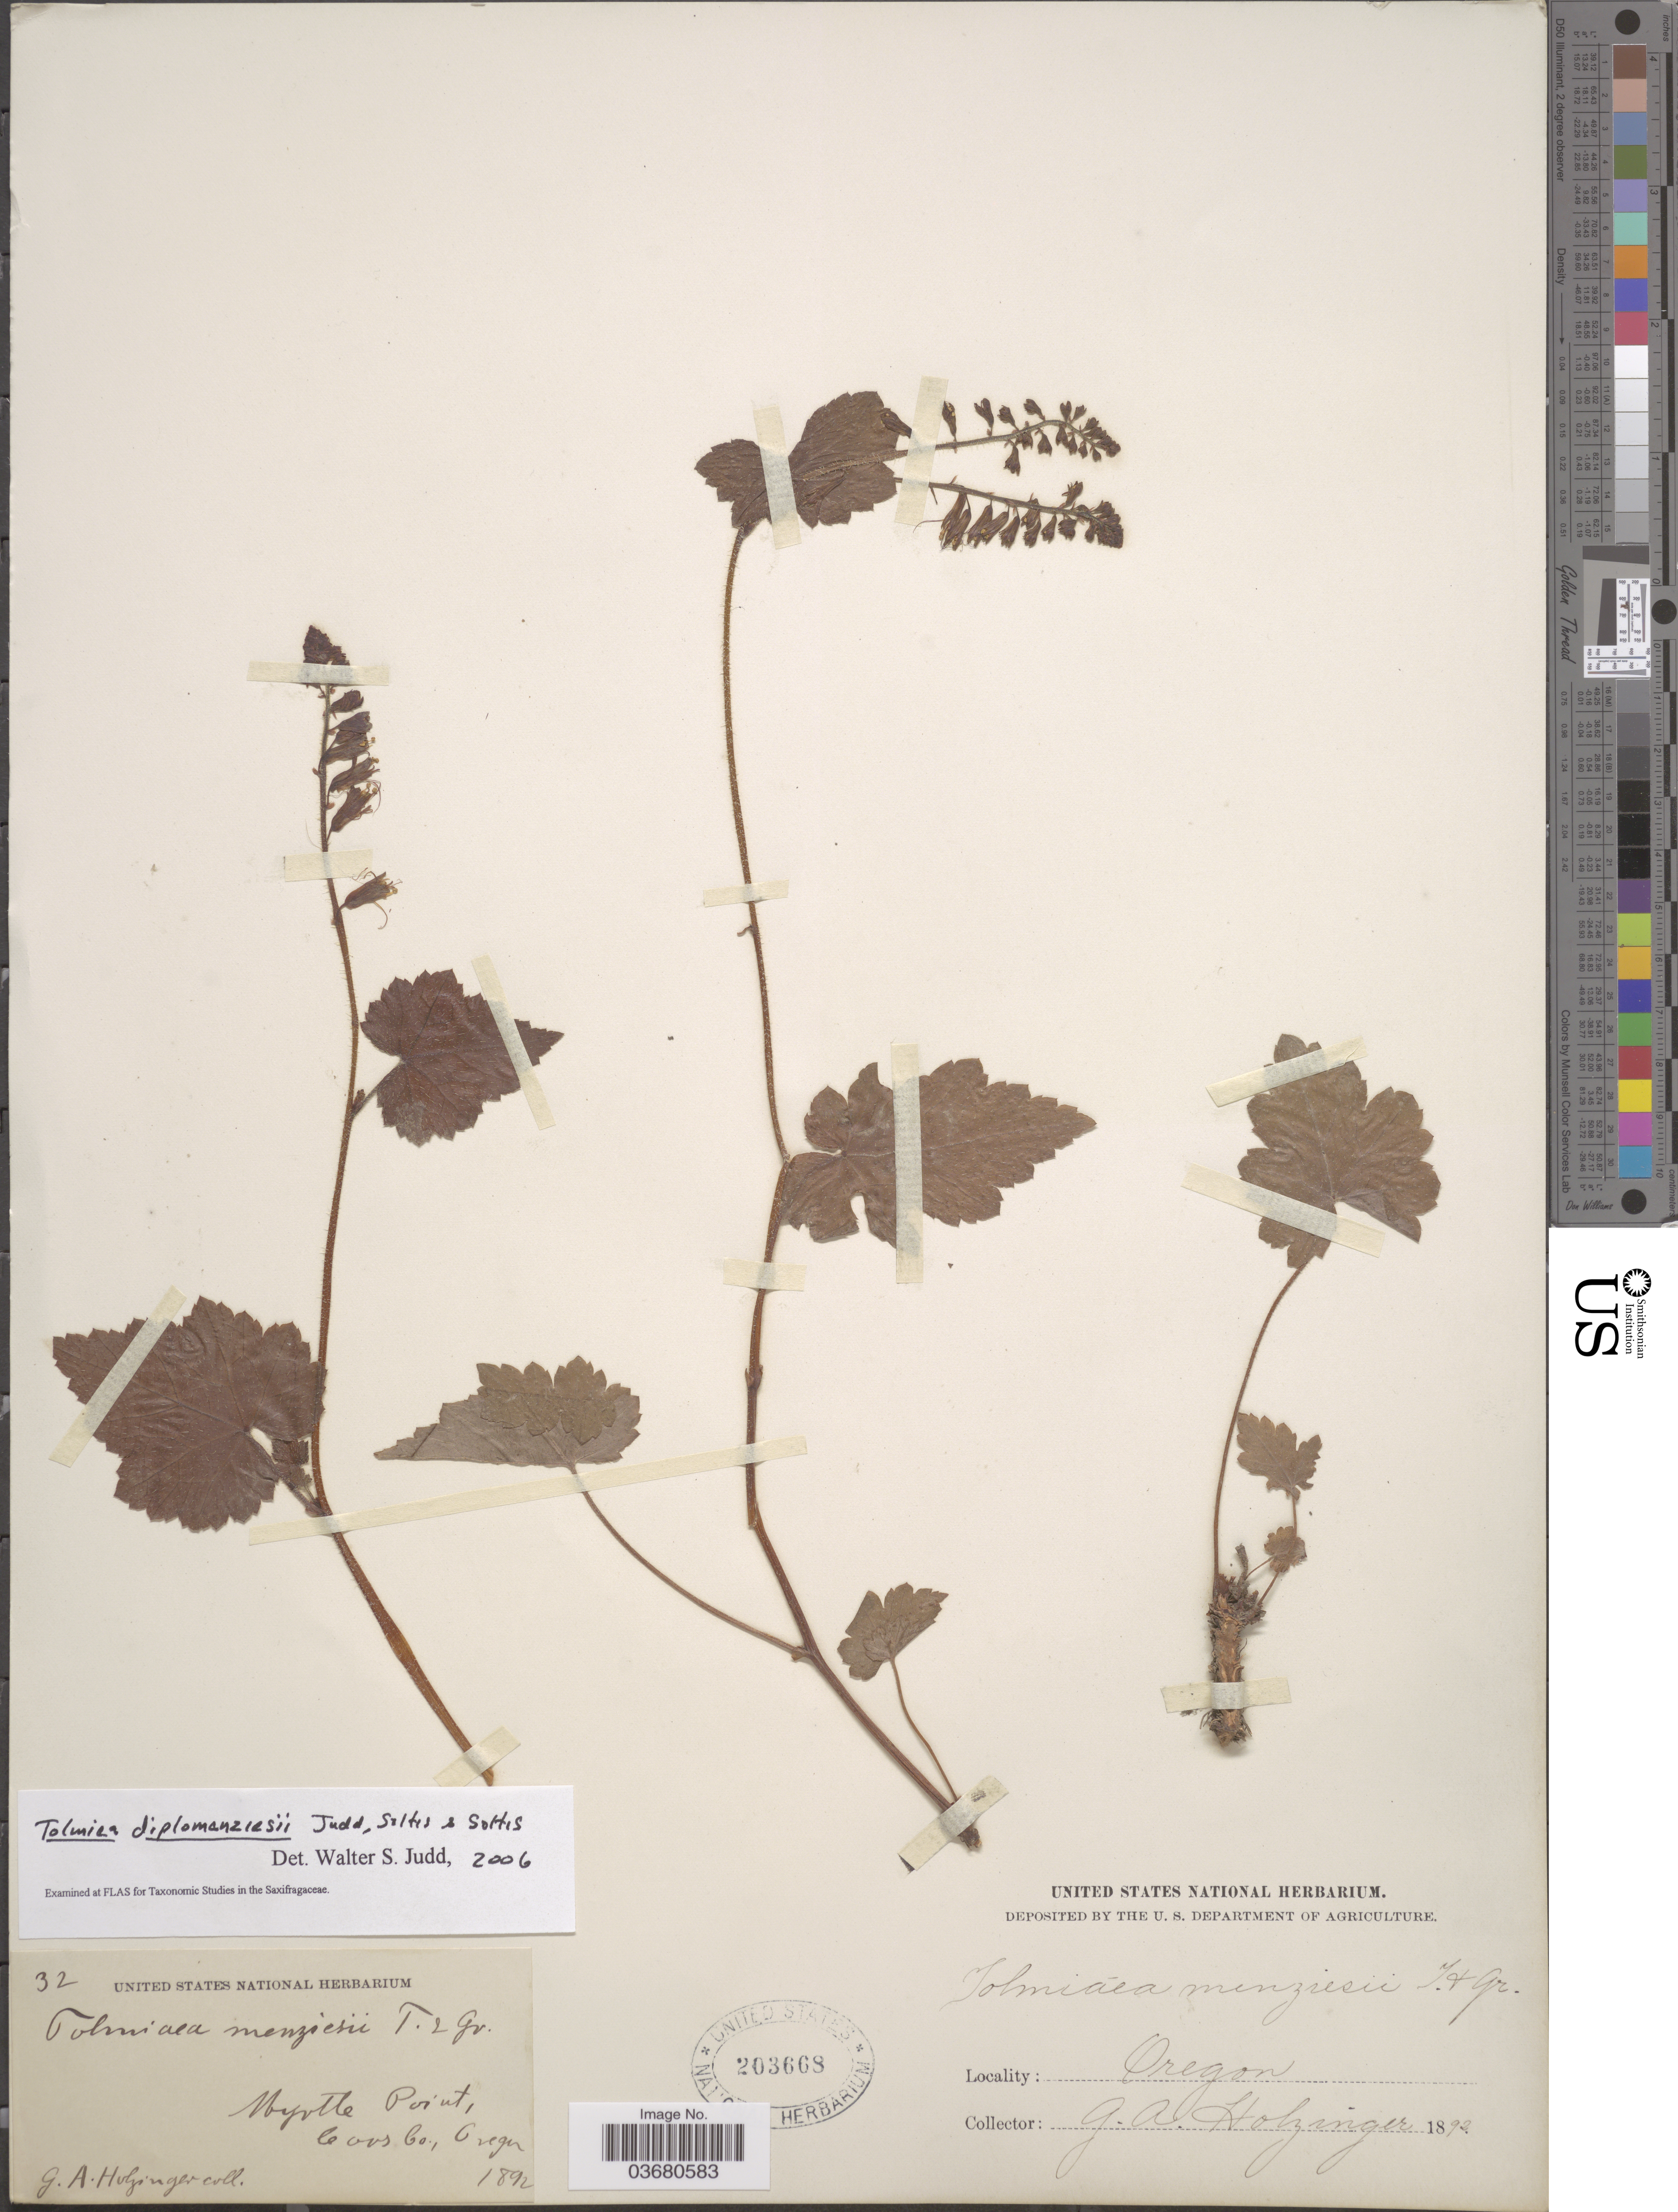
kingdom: Plantae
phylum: Tracheophyta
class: Magnoliopsida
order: Saxifragales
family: Saxifragaceae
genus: Tolmiea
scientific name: Tolmiea diplomenziesii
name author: Judd et al.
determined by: Judd, Walter S.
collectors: G. A. Holzinger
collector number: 32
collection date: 1892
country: United States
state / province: Oregon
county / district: Coos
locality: Myrtle Point, Coos Co.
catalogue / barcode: US 203668